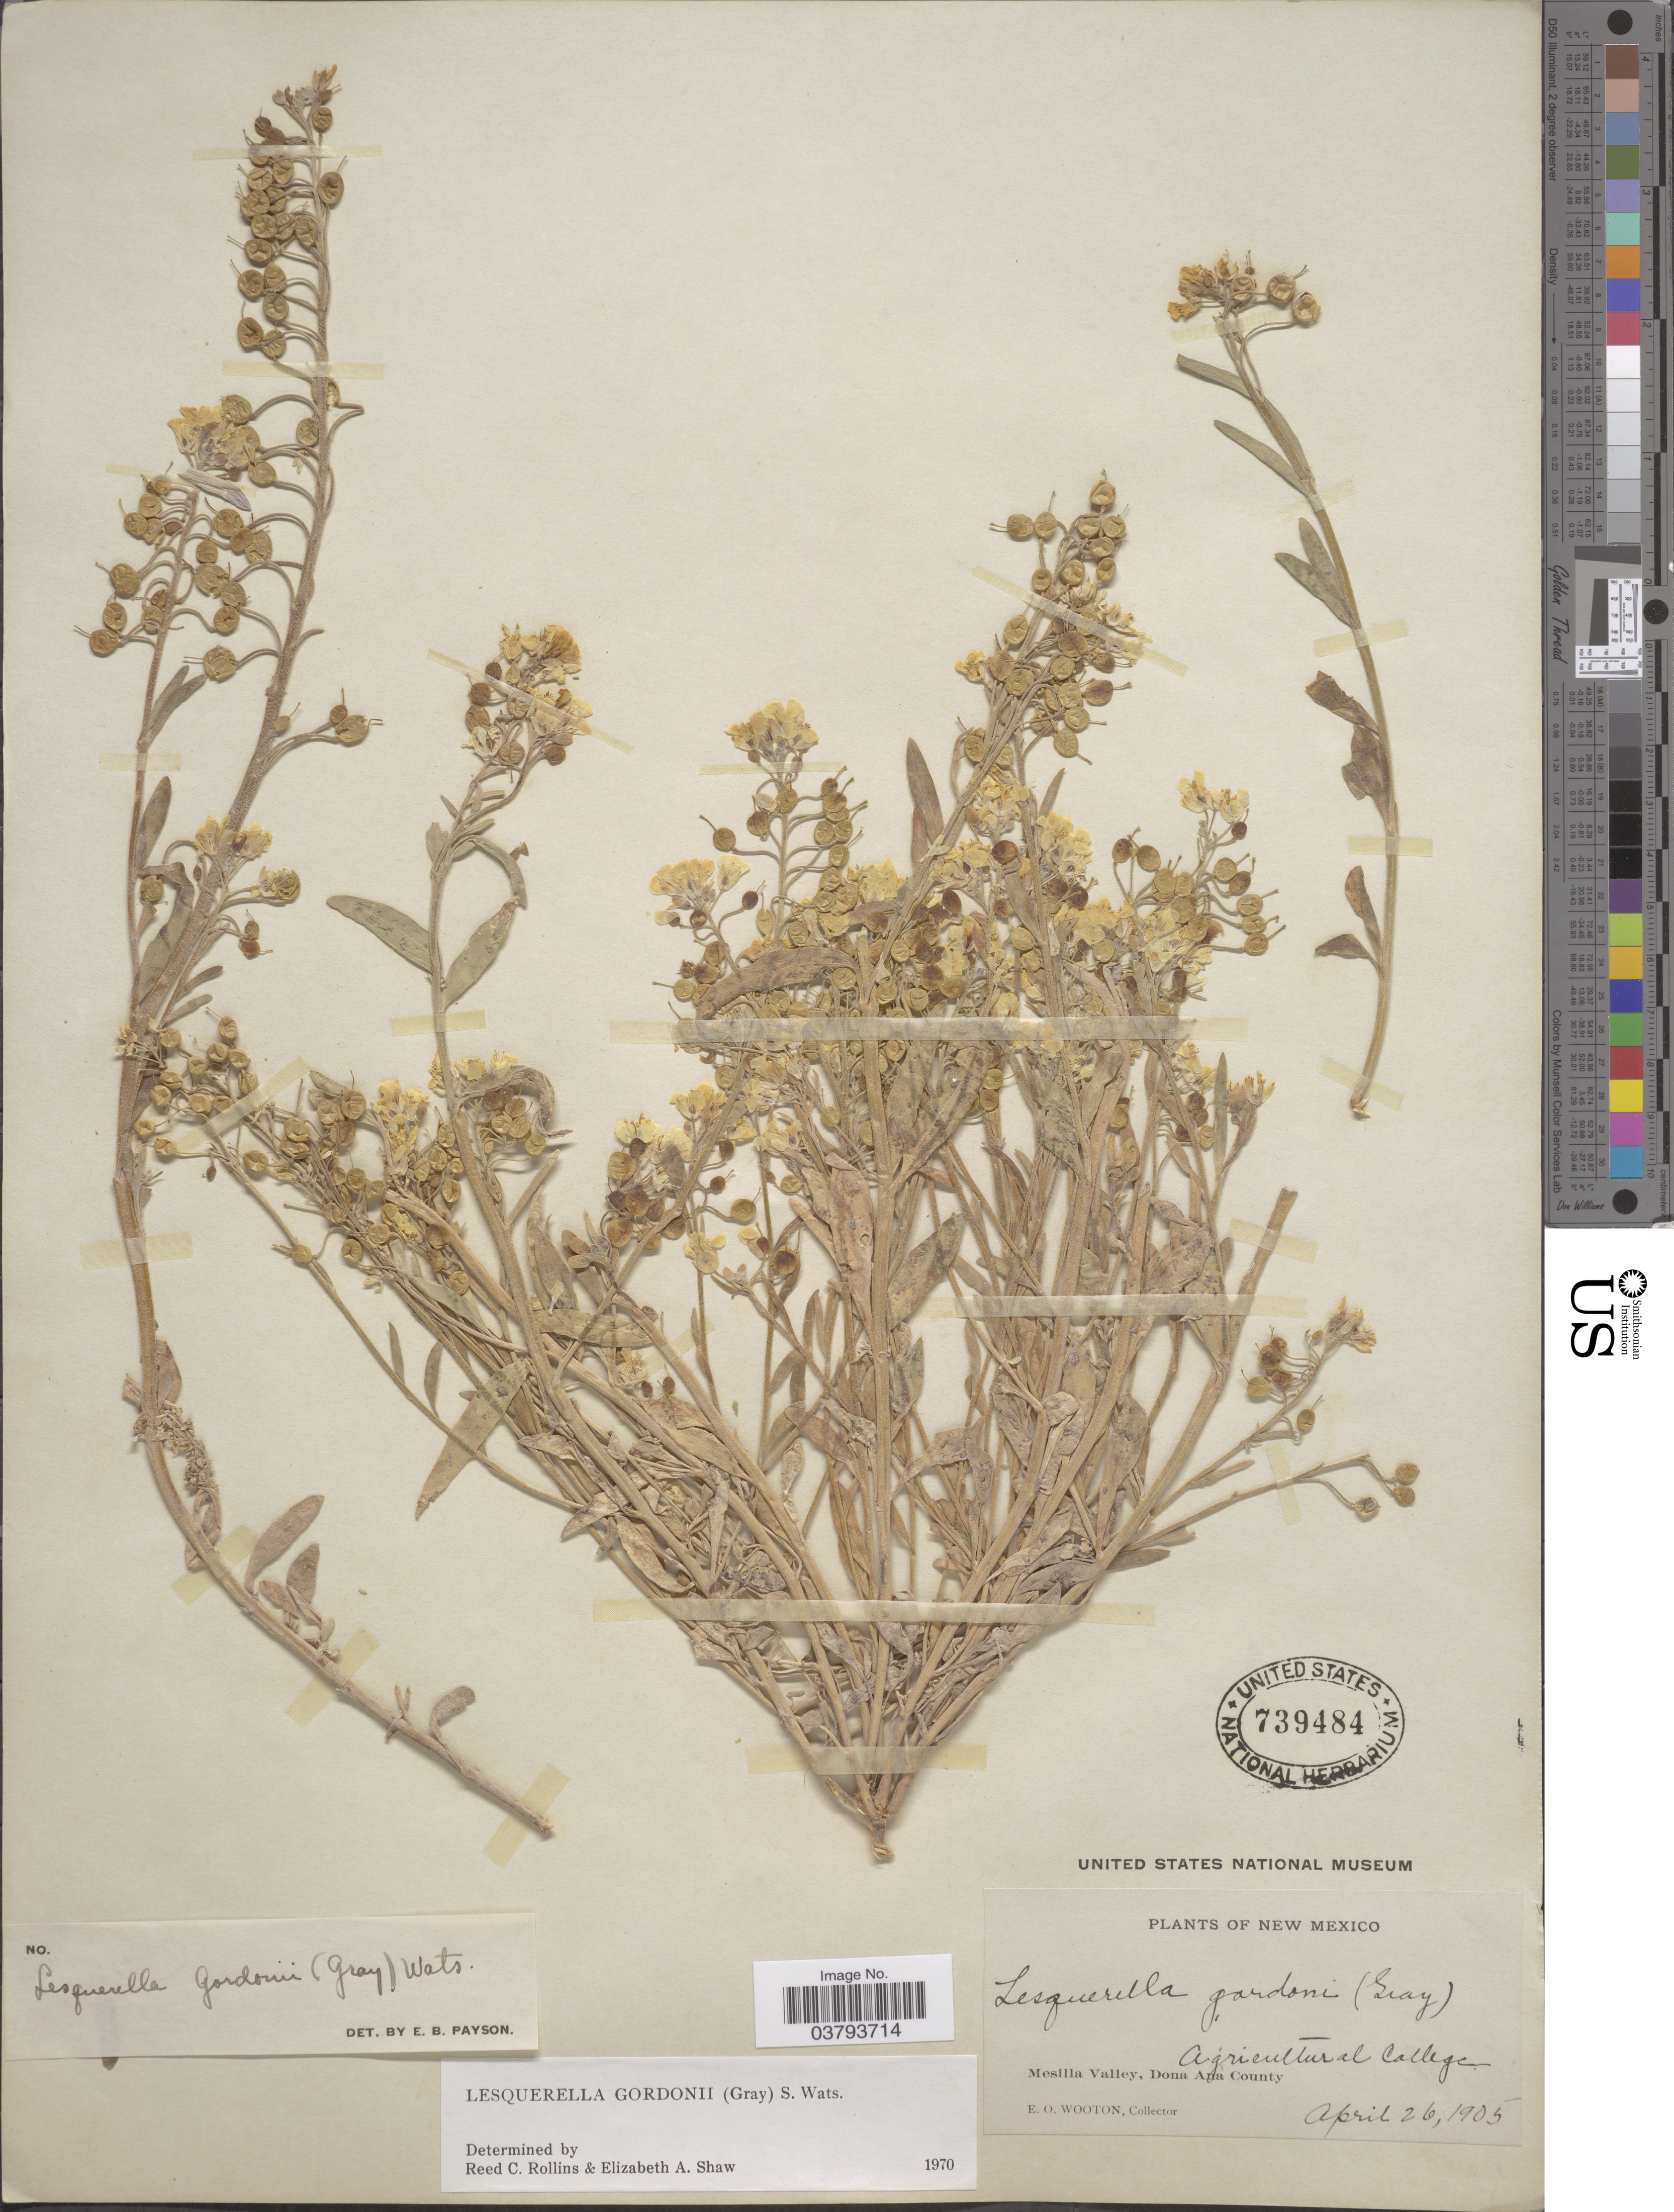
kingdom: Plantae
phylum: Tracheophyta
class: Magnoliopsida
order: Brassicales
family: Brassicaceae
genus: Lesquerella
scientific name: Lesquerella gordonii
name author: (A. Gray) S. Watson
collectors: E. O. Wooton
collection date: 1905-04-26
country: United States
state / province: New Mexico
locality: Agricultural College. Mesilla Valley. Dona Ana County.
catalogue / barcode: US 739484